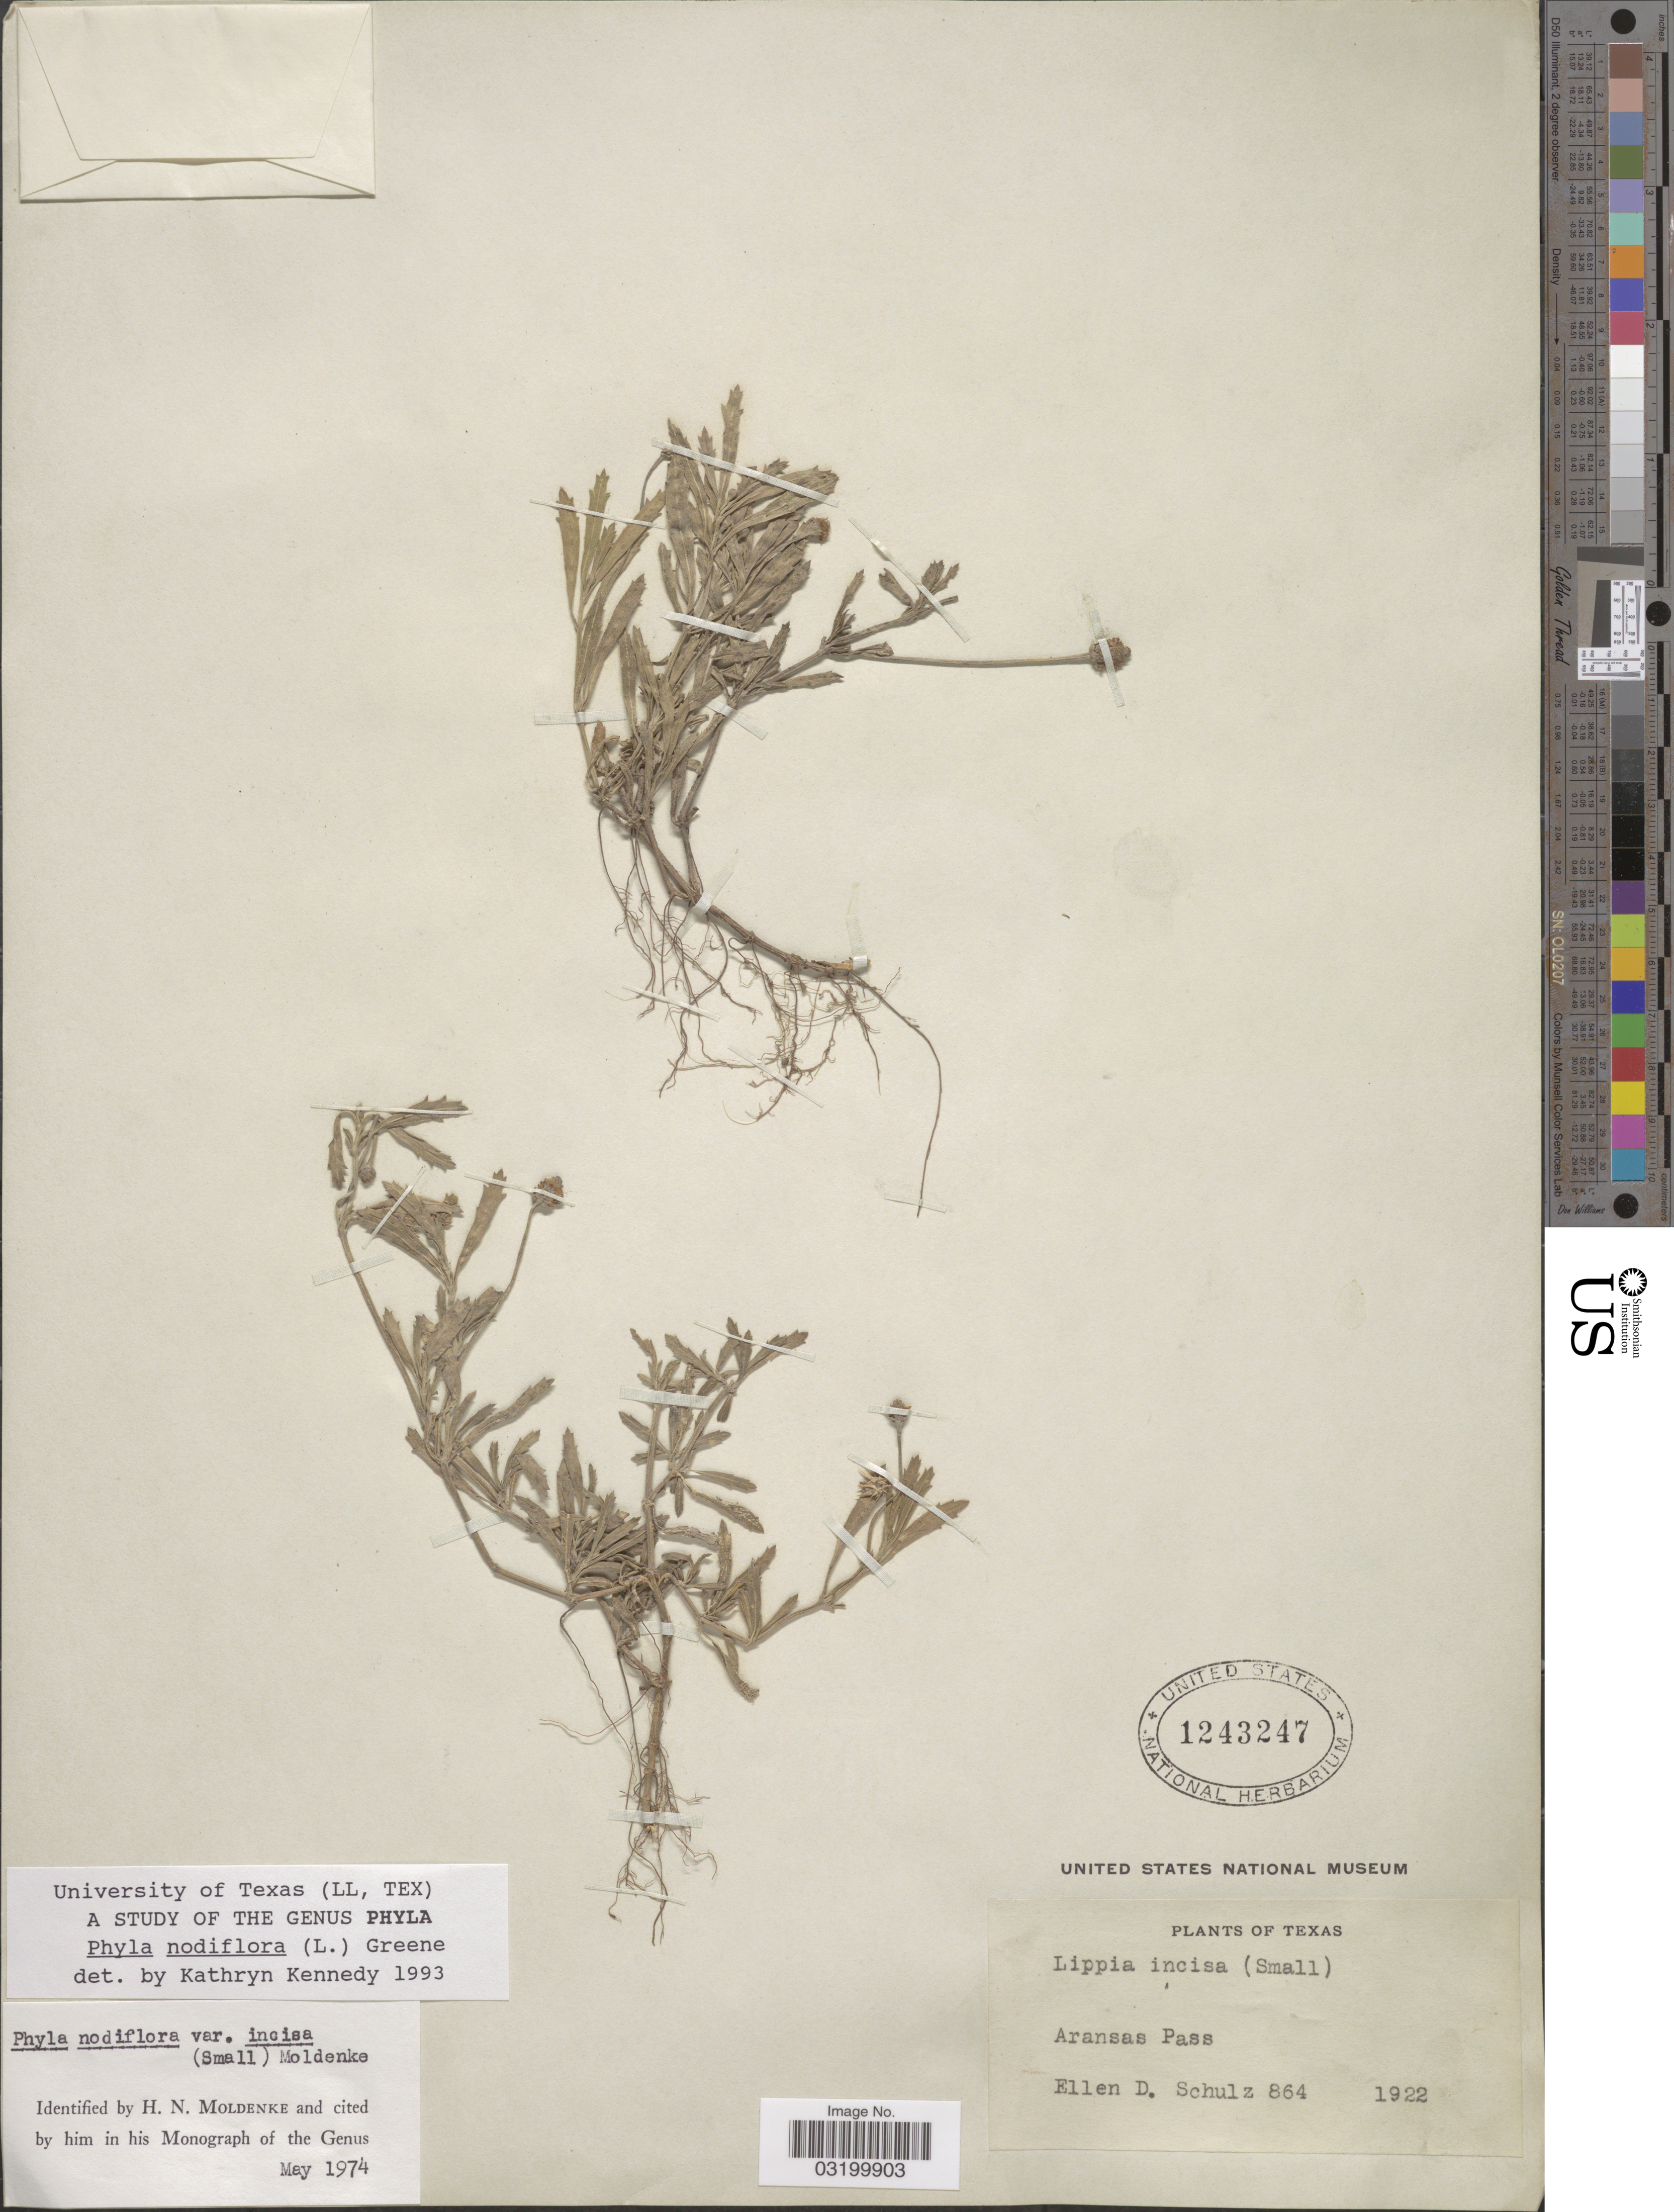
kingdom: Plantae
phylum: Tracheophyta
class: Magnoliopsida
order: Lamiales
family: Verbenaceae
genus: Phyla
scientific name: Phyla nodiflora var. nodiflora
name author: (L.) Greene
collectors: E. D. Schulz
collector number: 864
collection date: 1922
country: United States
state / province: Texas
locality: Aransas Pass.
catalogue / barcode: US 1243247